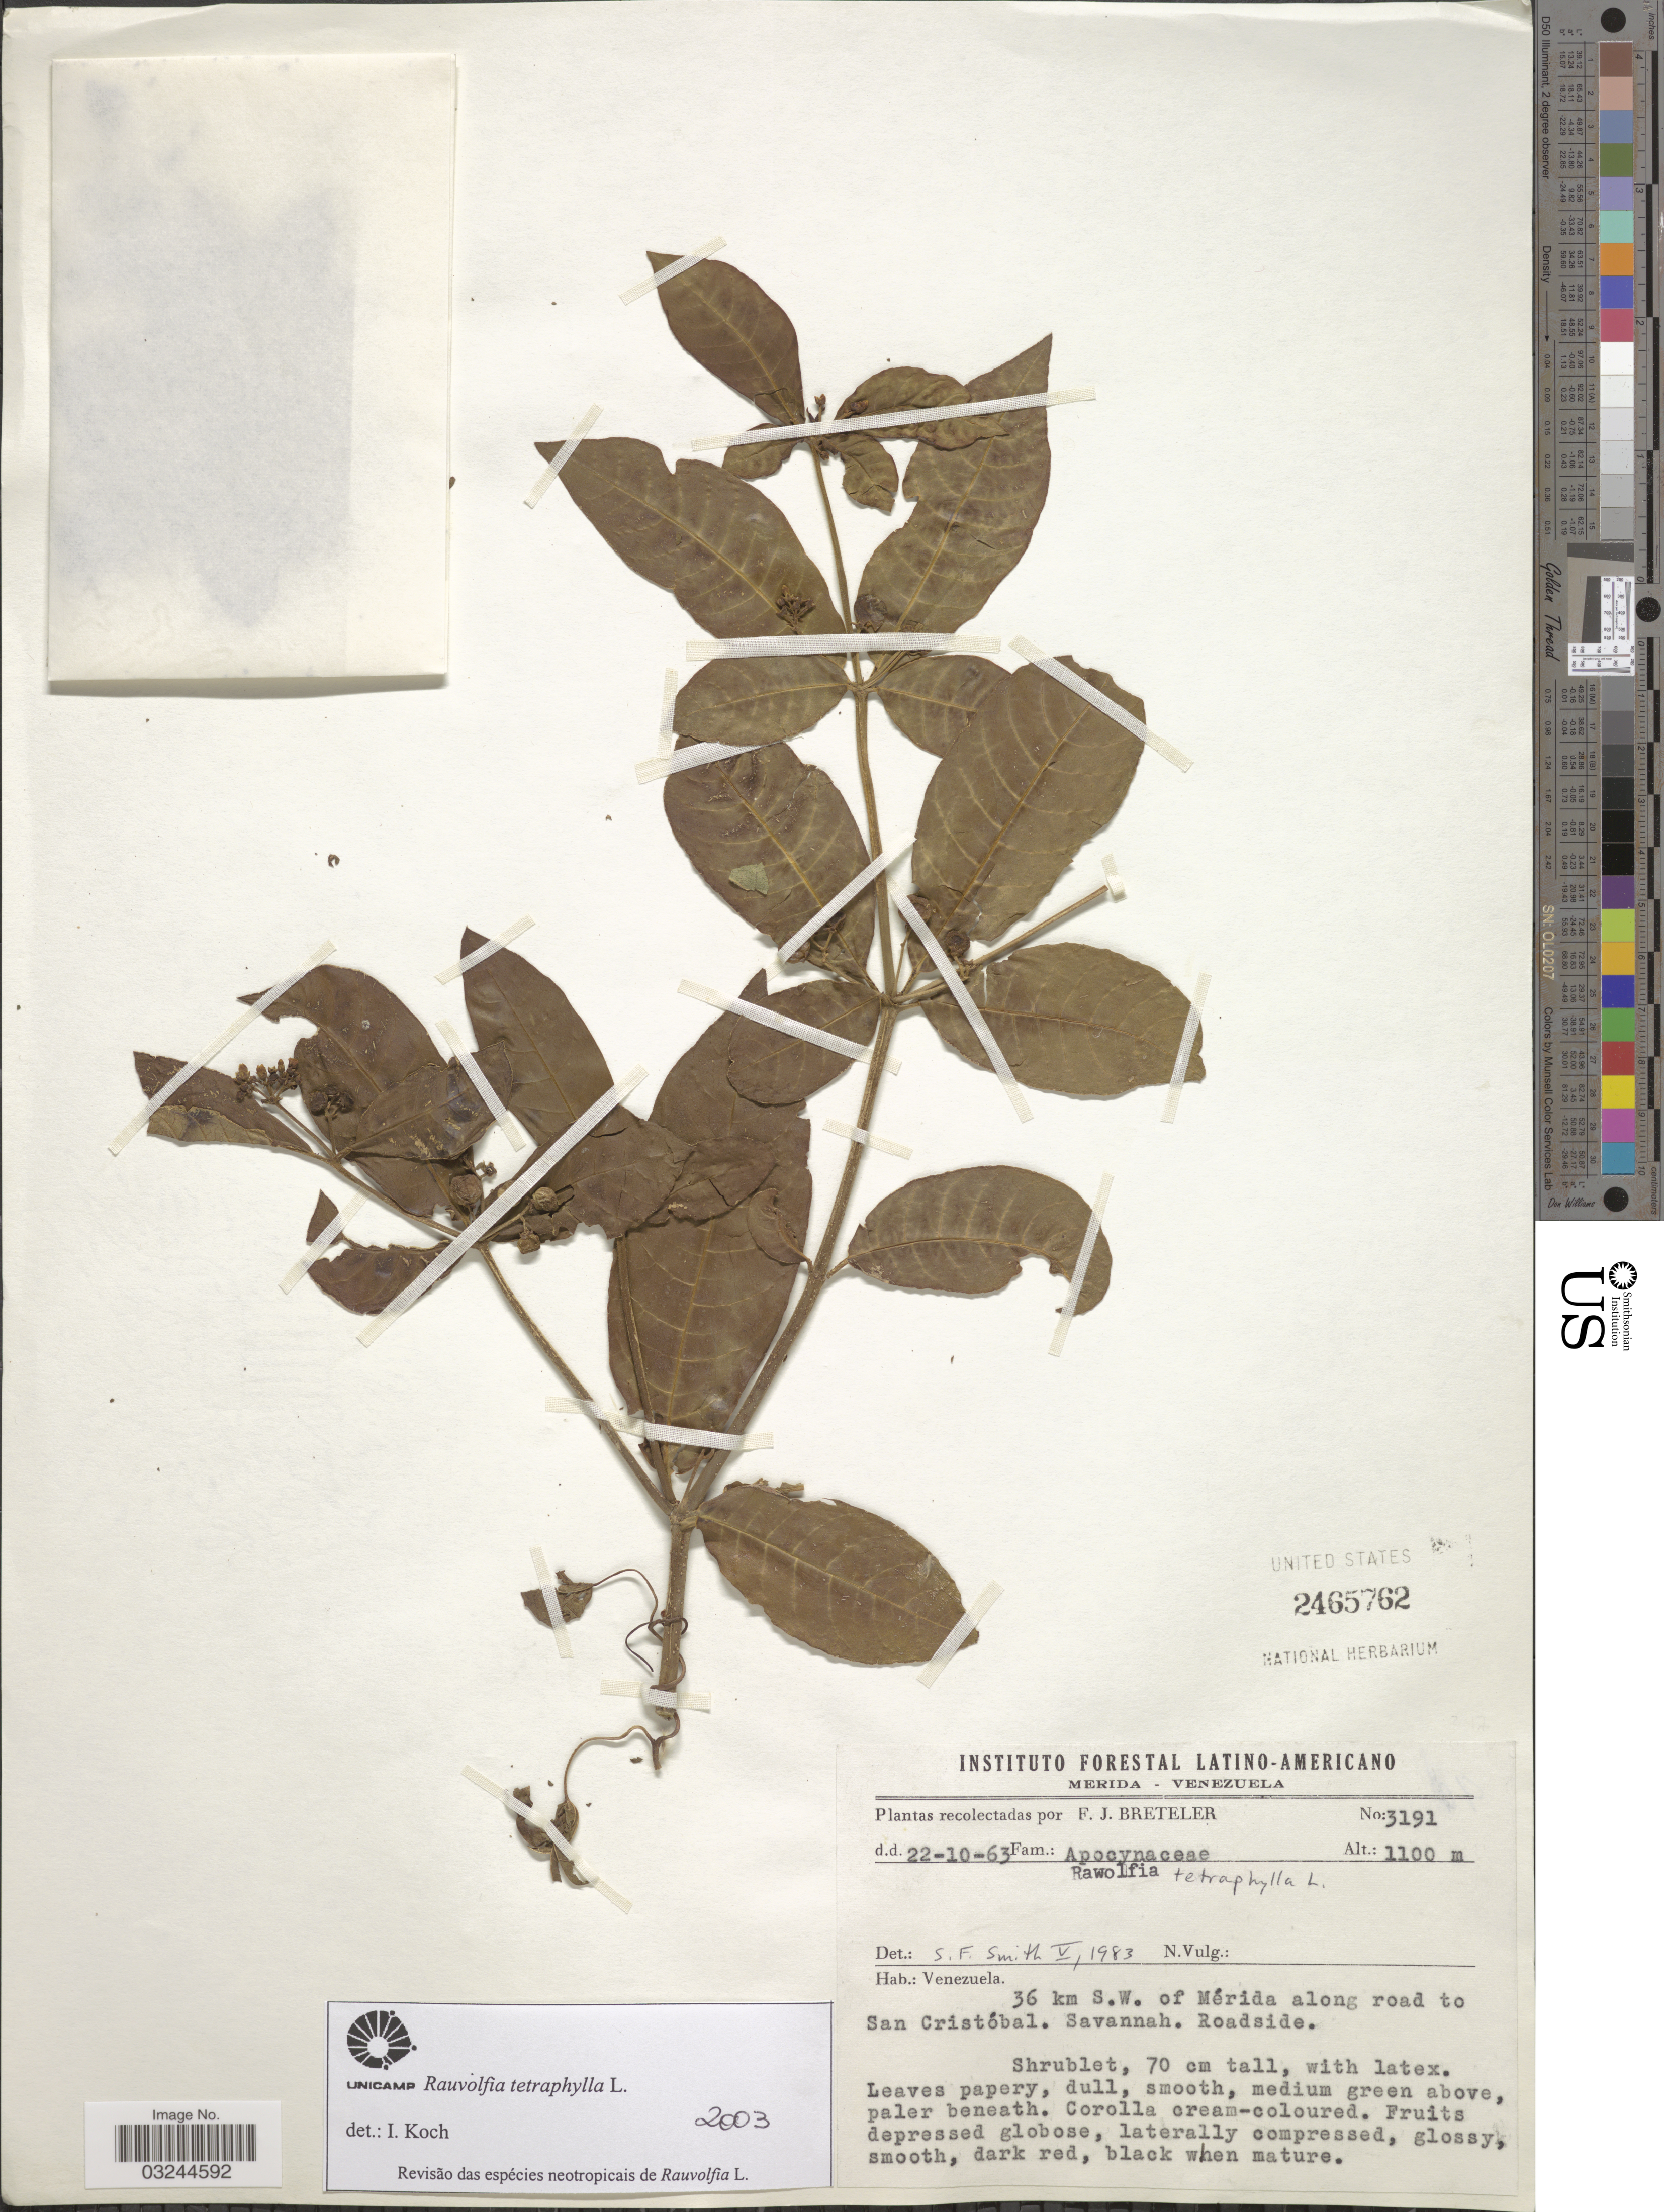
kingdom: Plantae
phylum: Tracheophyta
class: Magnoliopsida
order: Gentianales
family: Apocynaceae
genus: Rauvolfia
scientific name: Rauvolfia tetraphylla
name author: L.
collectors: F. J. Breteler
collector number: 3191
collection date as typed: Transcribed d/m/y: 22/10/63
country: Venezuela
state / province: Mérida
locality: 36 km S.W. of Mérida along road to San Cristóbal. Roadside.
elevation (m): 1100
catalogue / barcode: US 2465762